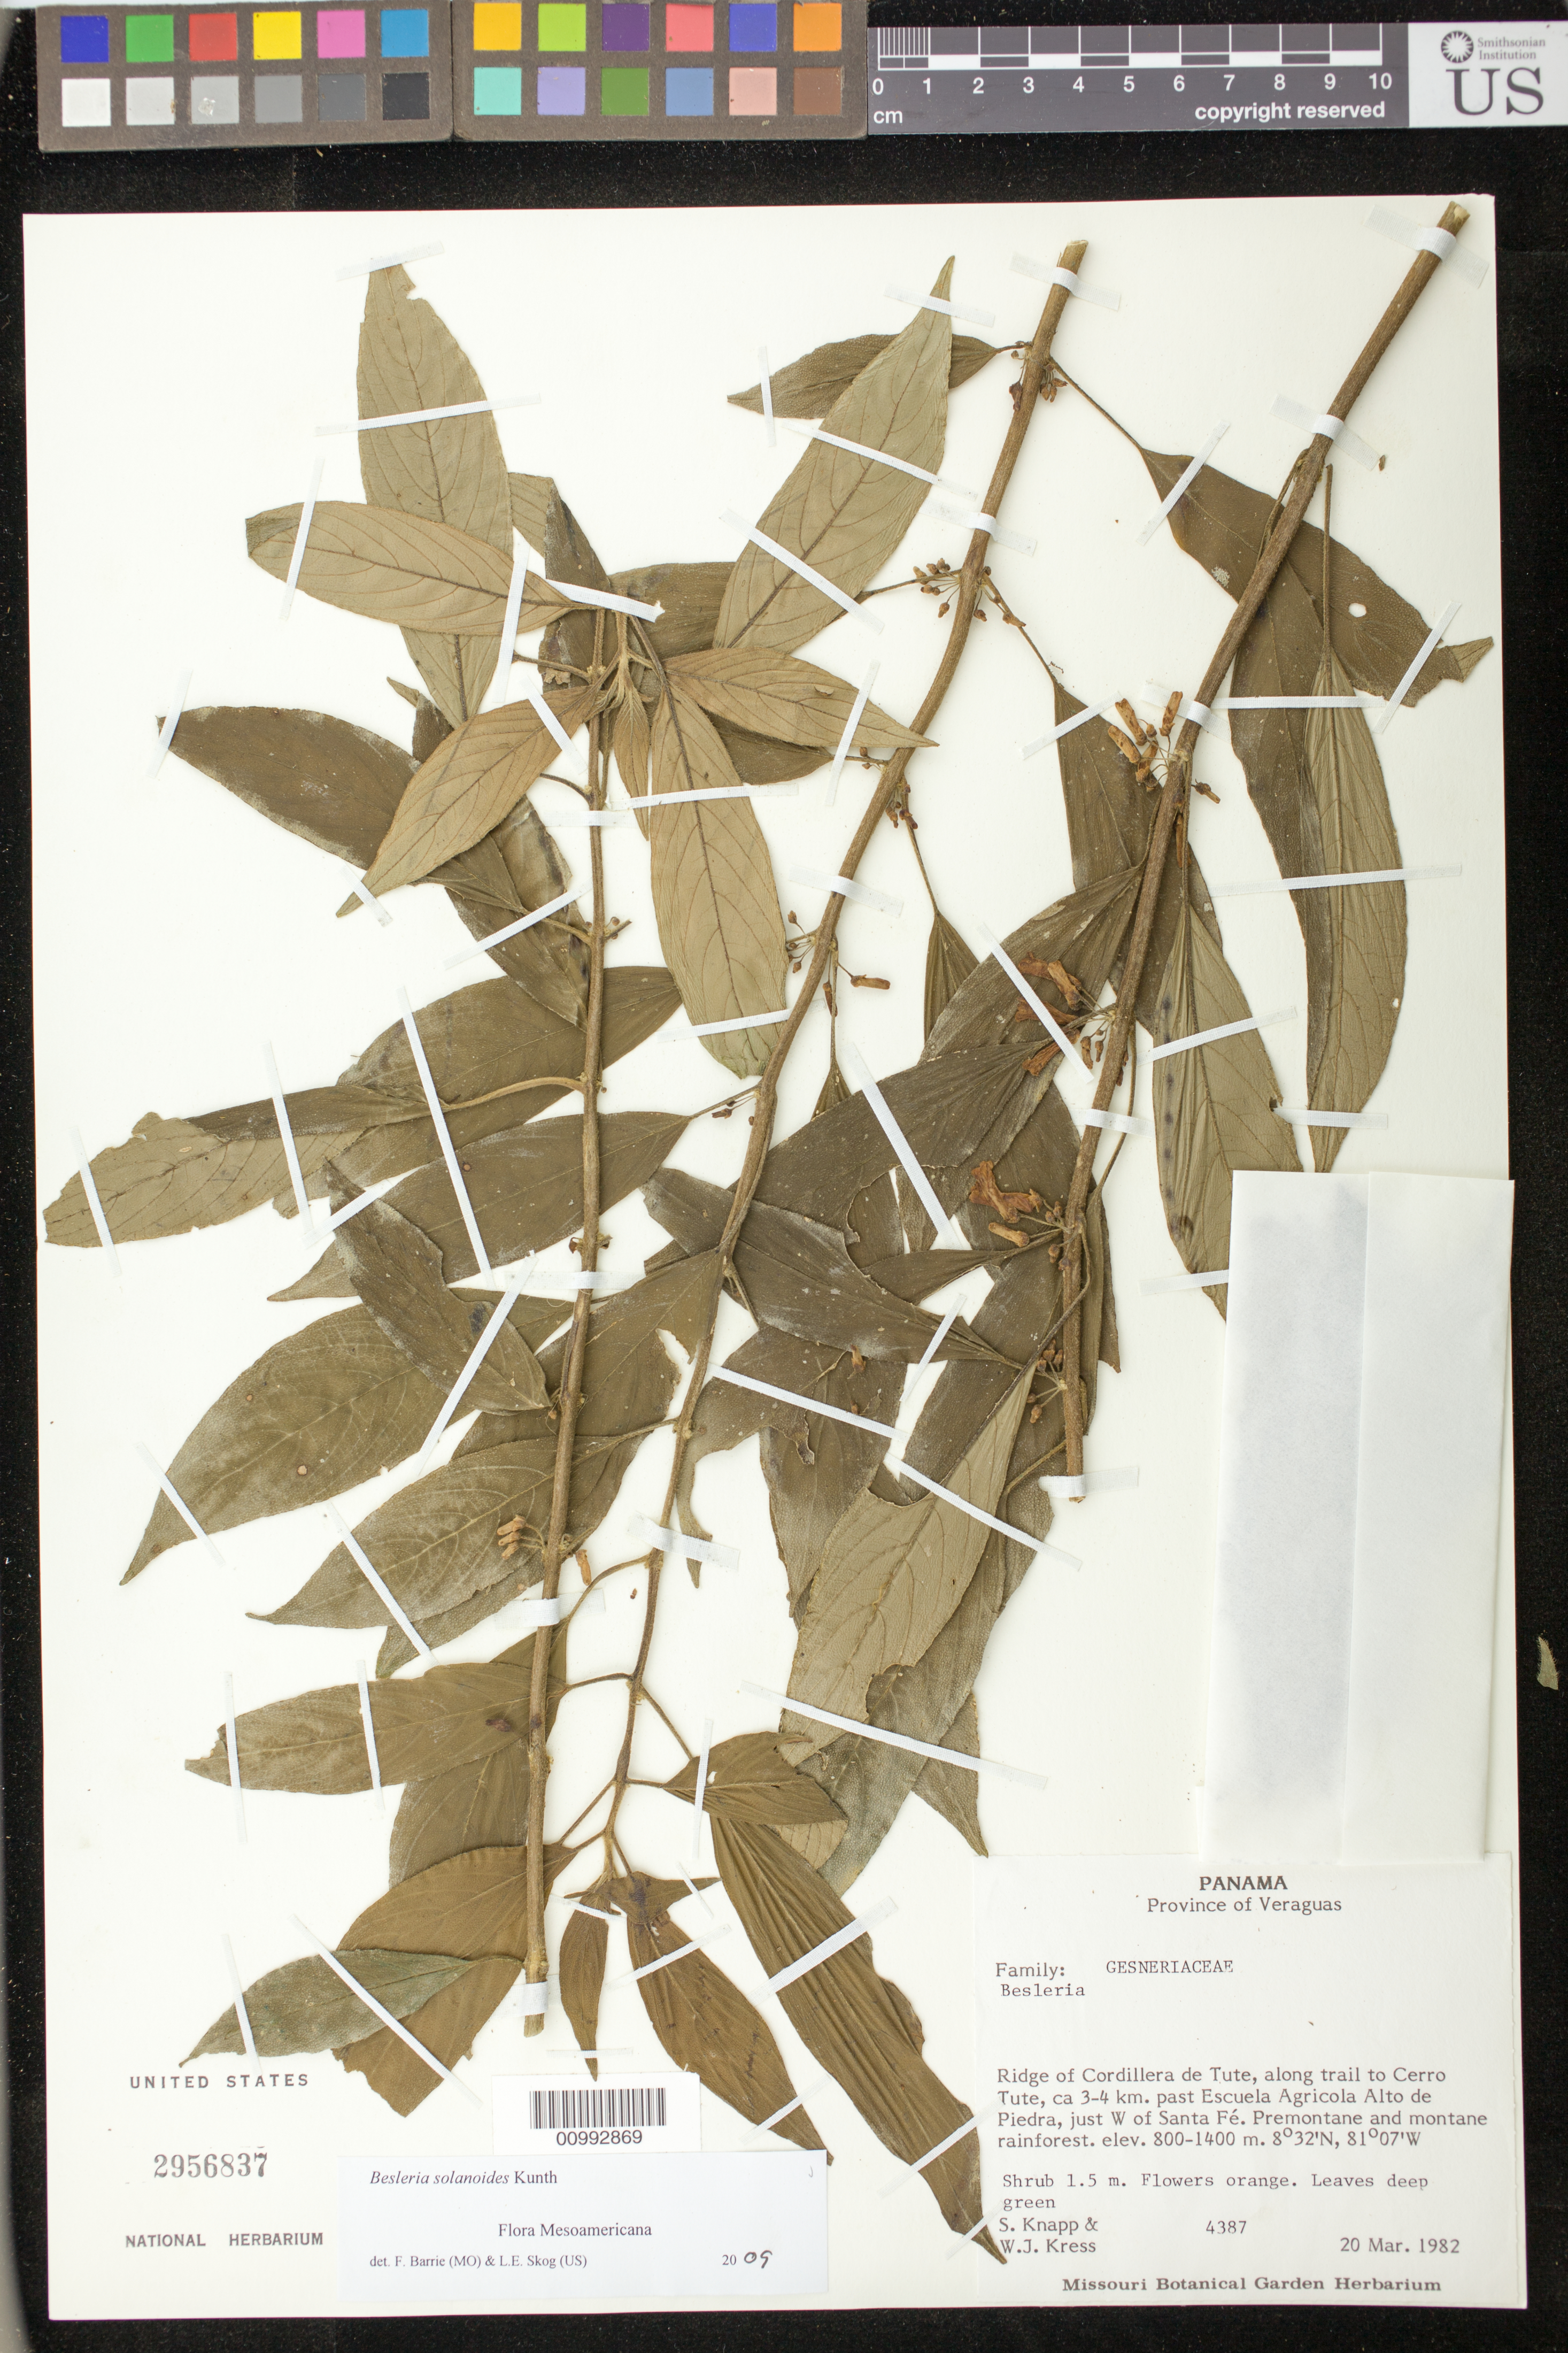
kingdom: Plantae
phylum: Tracheophyta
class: Magnoliopsida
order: Lamiales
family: Gesneriaceae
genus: Besleria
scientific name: Besleria solanoides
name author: Kunth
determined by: Barrie, F. R.; Skog, Laurence E.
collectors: S. Knapp & W. J. Kress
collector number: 4387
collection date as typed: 20 Mar 1982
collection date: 1982-03-20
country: Panama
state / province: Veraguas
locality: Ridge of Cordillera de Tute, along trail to Cerro Tute, ca. 3-4 km past Escuela Agricola Alto de Piedra, just W of Santa Fé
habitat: Premontane and montane rainforest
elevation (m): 800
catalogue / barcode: US 2956837